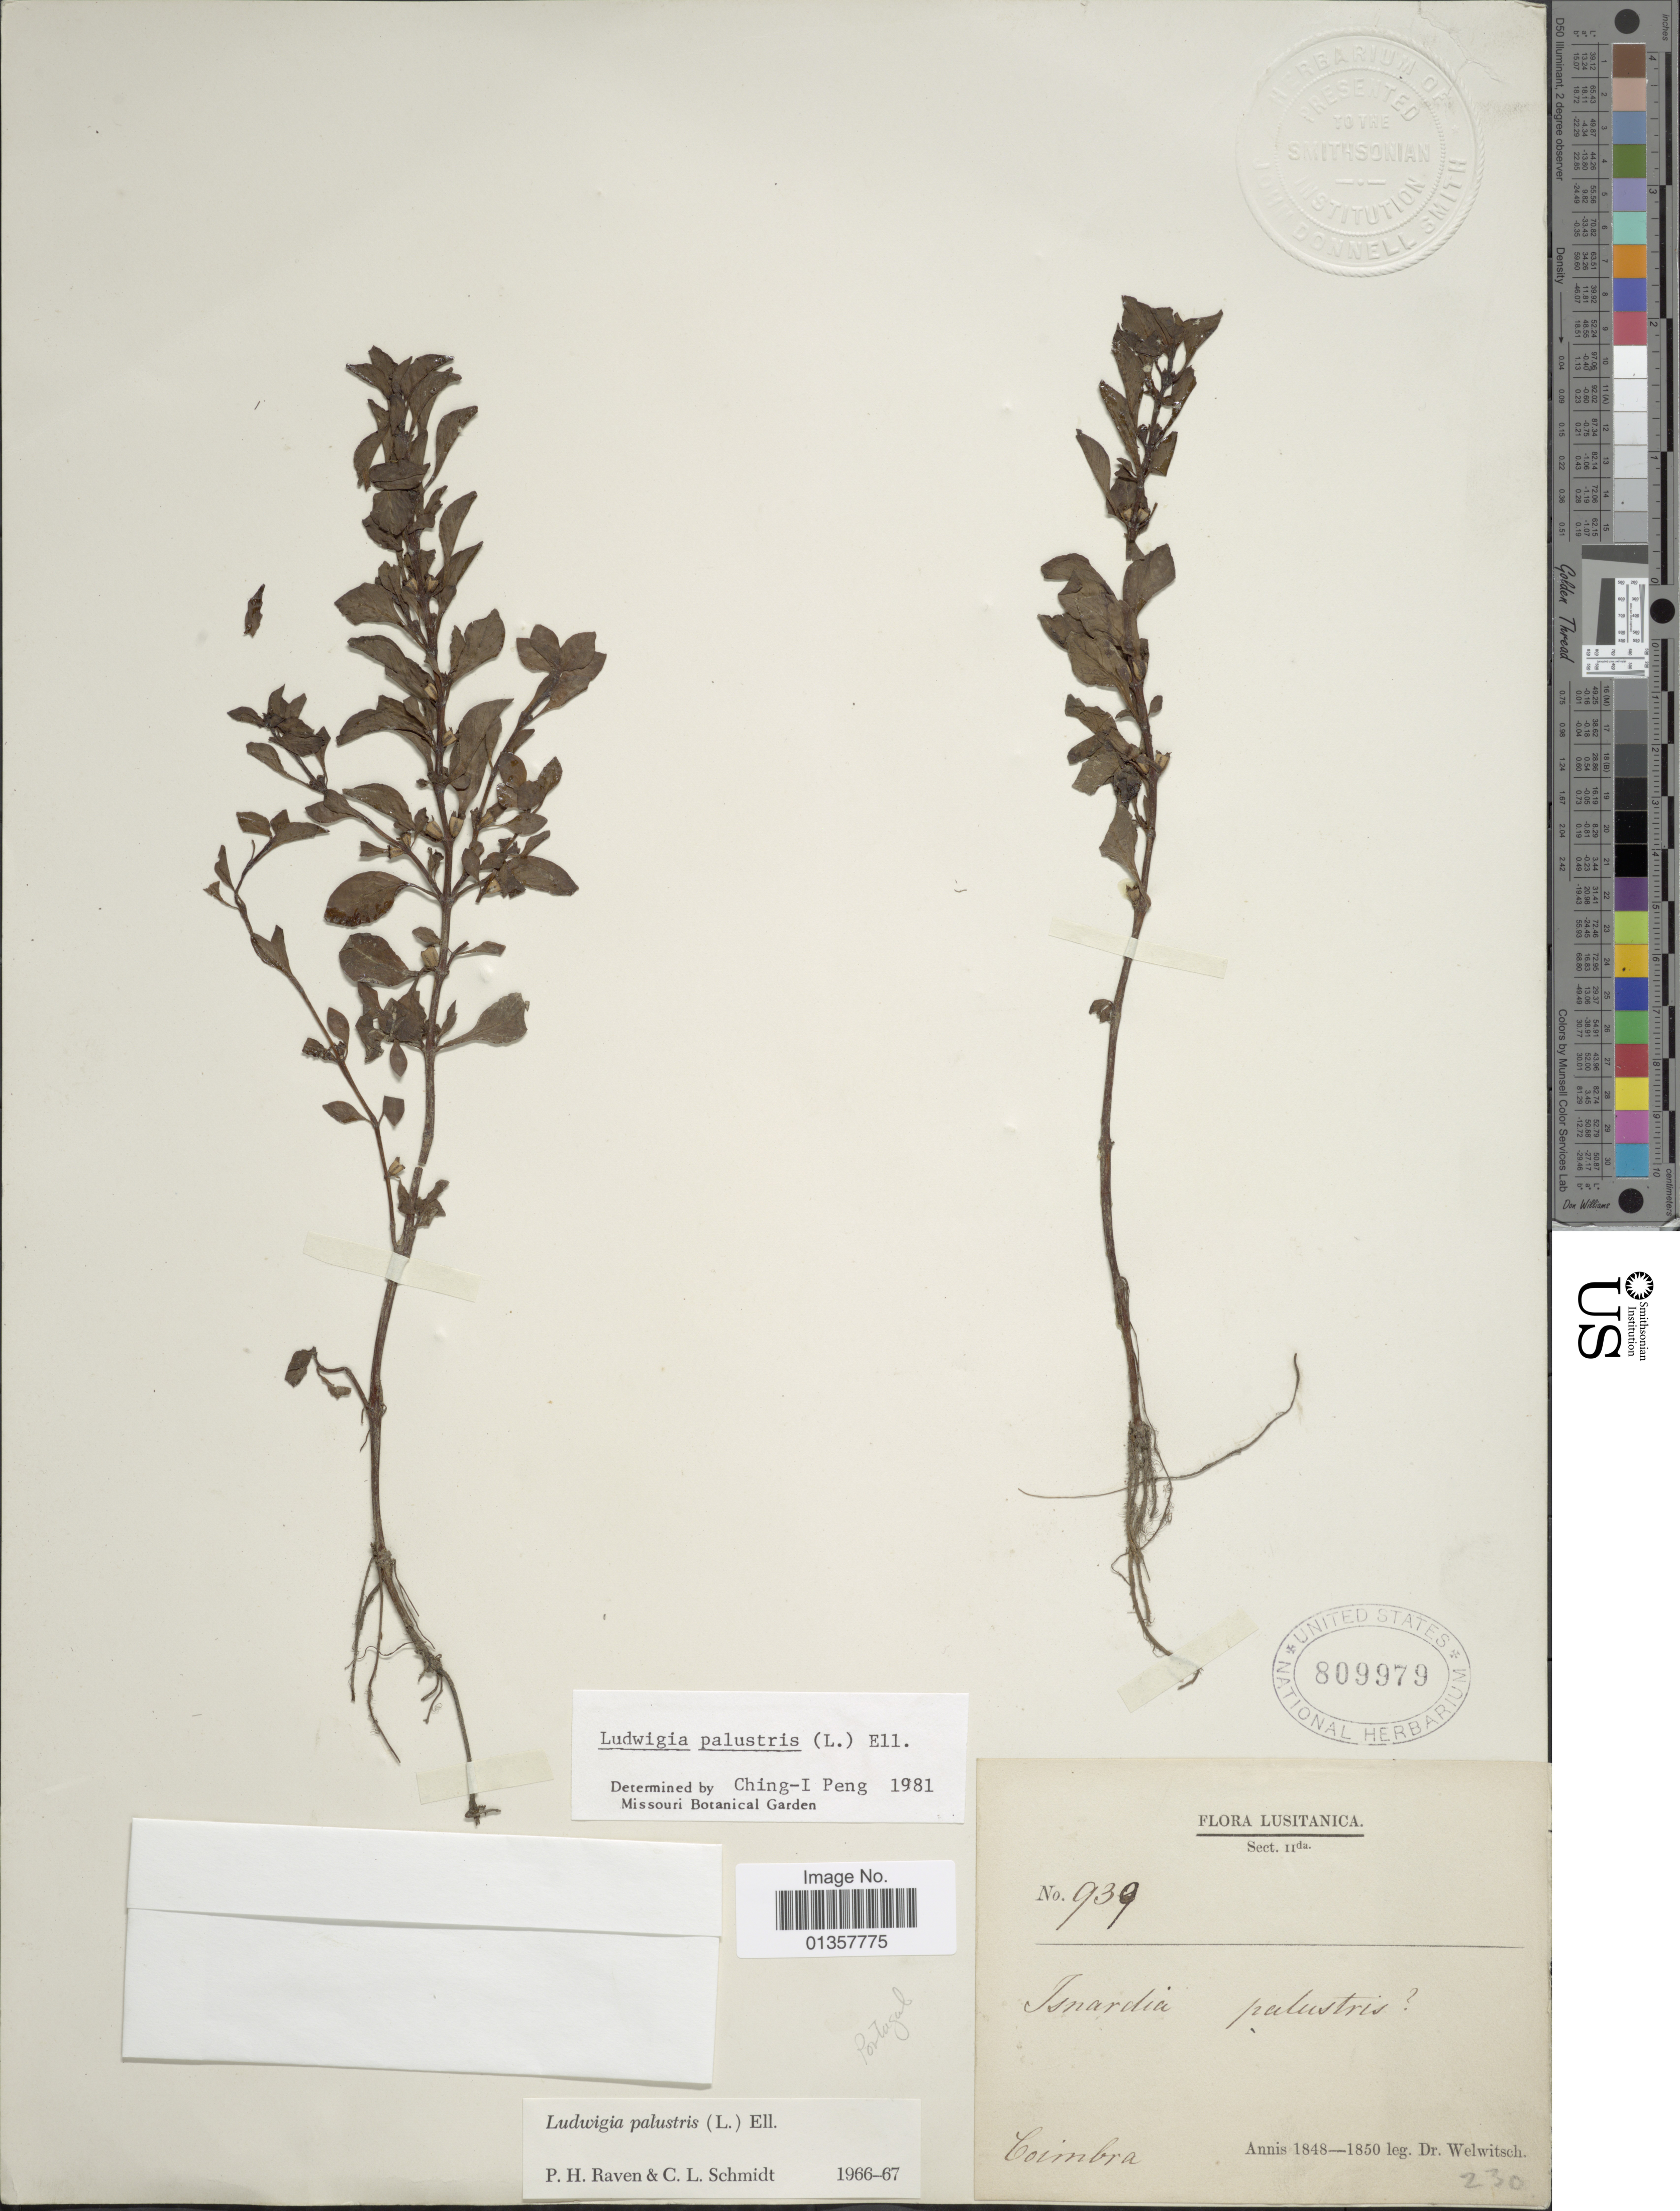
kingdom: Plantae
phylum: Tracheophyta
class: Magnoliopsida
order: Myrtales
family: Onagraceae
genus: Ludwigia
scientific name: Ludwigia palustris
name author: (L.) Elliott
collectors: -. Welwitsch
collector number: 939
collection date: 1848/1850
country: Portugal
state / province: Coimbra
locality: Lusitanica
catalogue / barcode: US 809979